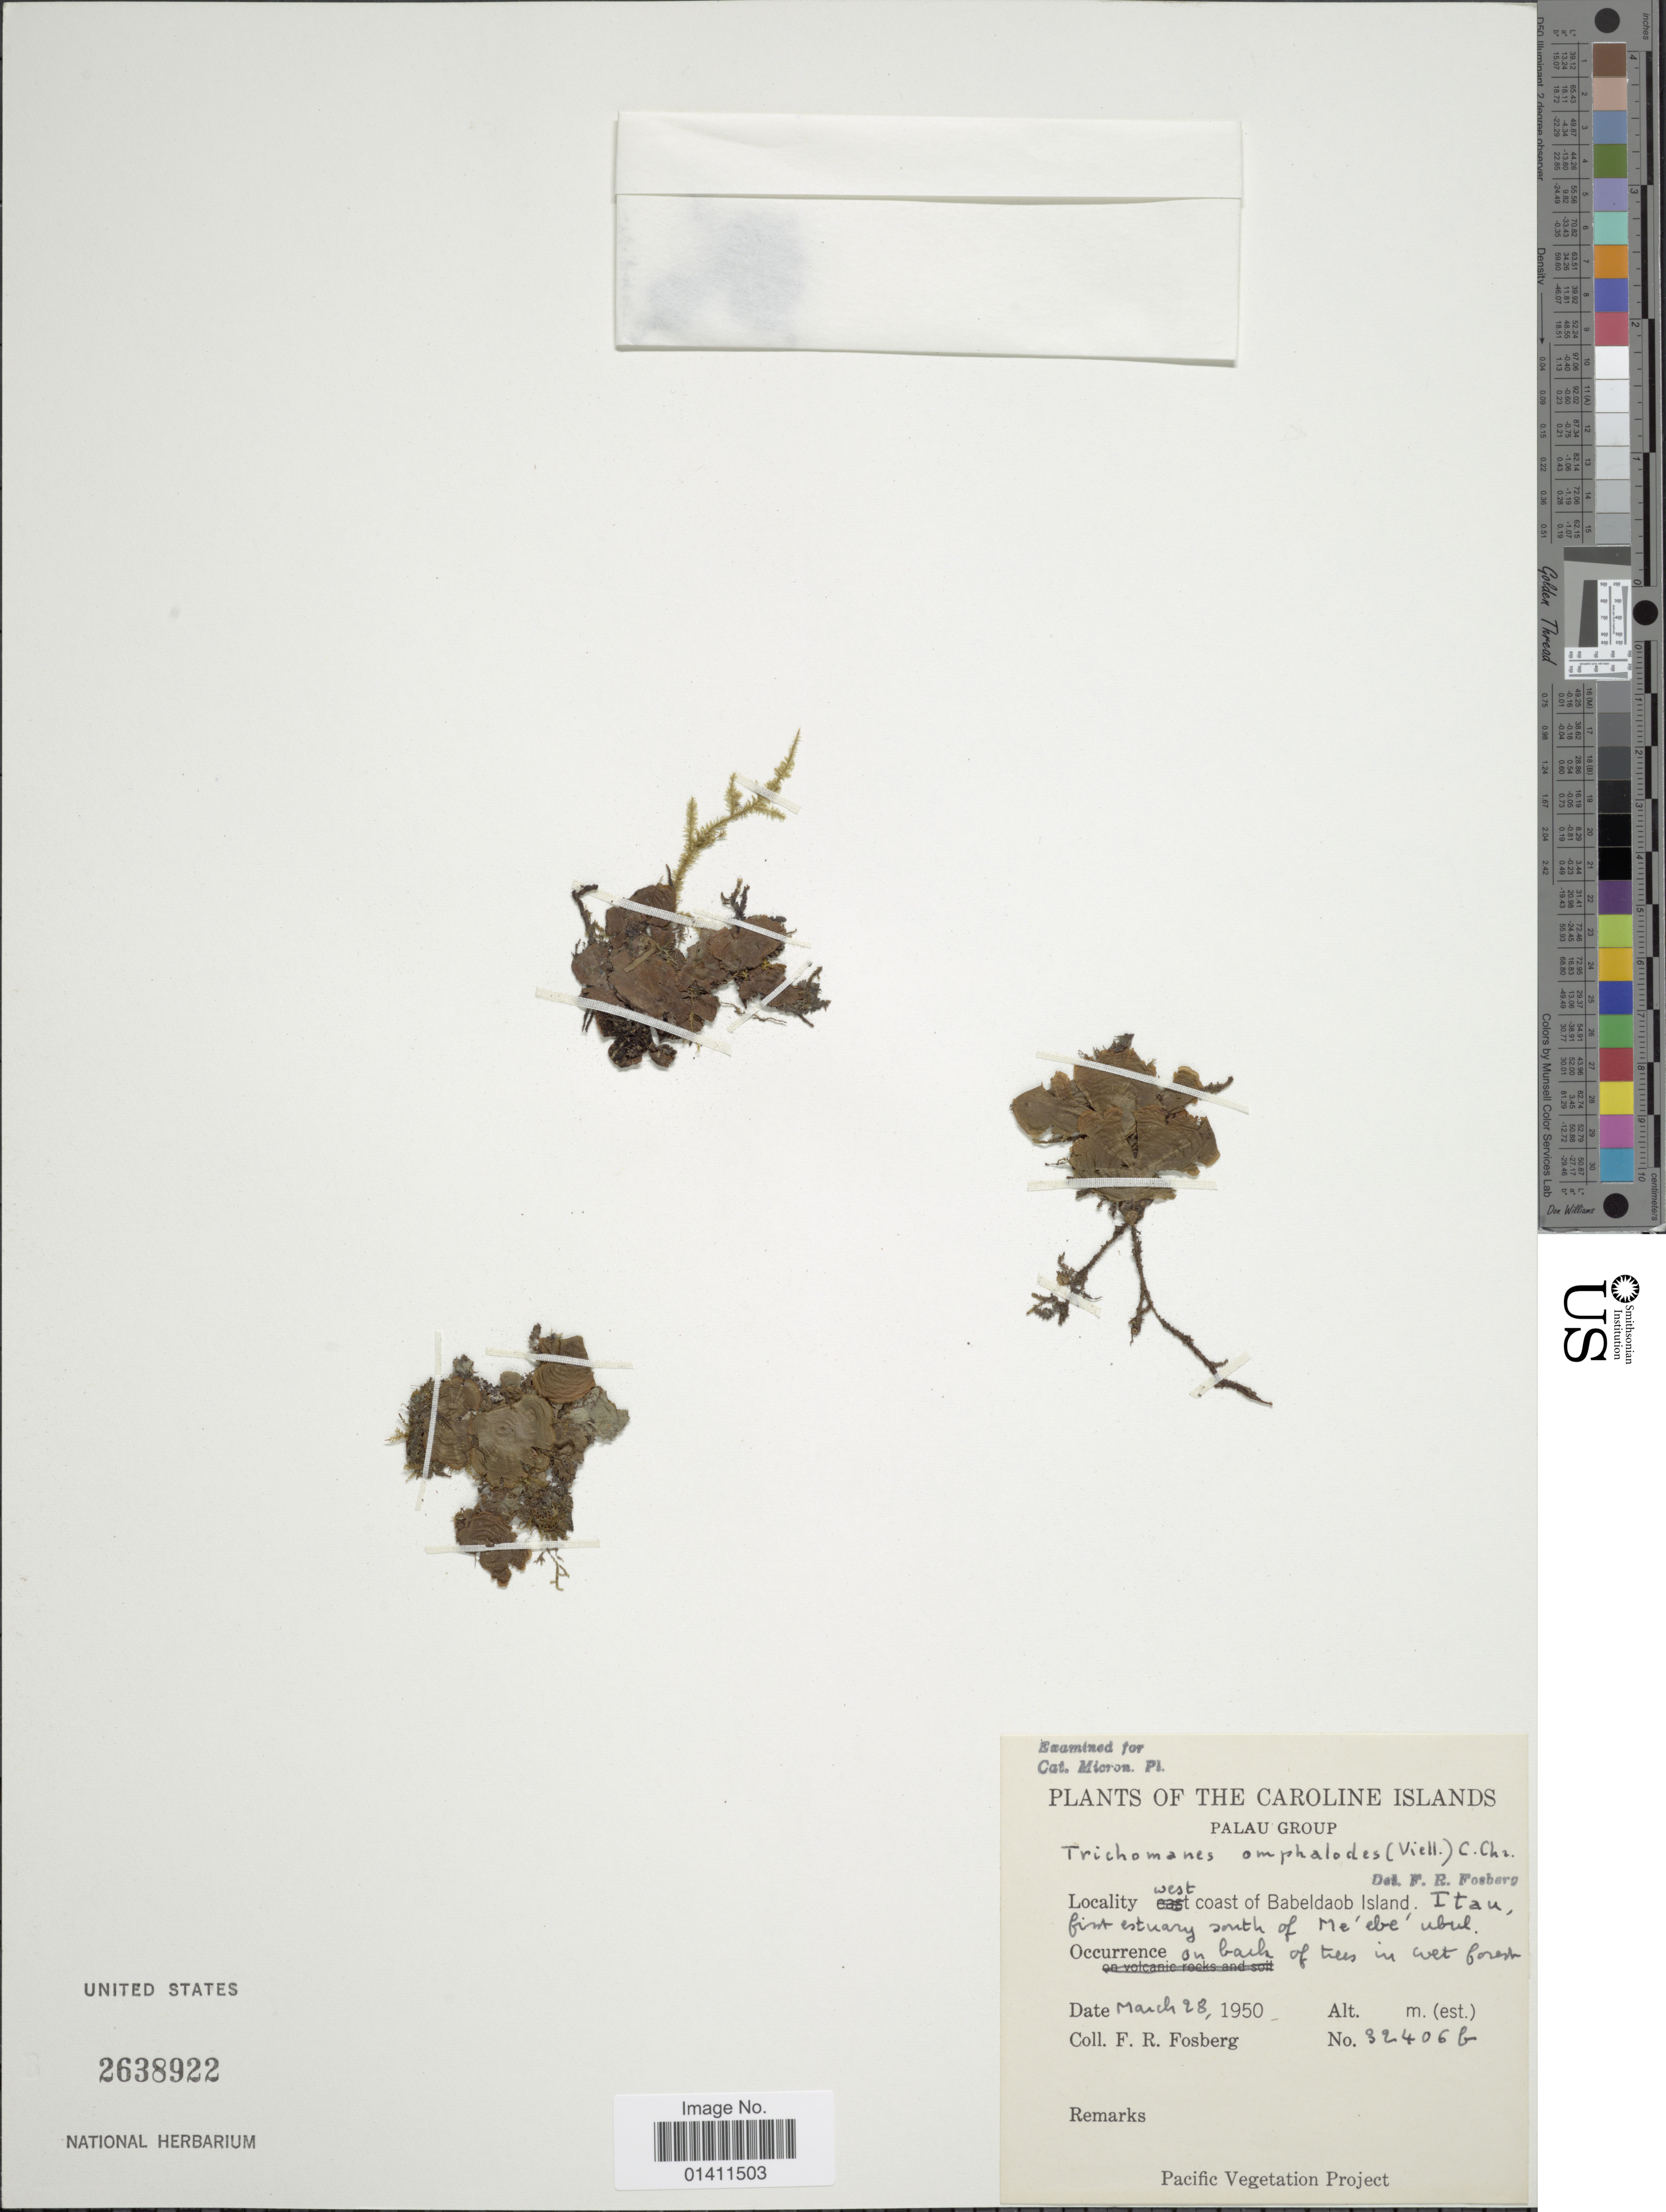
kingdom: Plantae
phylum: Tracheophyta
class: Polypodiopsida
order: Hymenophyllales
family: Hymenophyllaceae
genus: Didymoglossum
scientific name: Didymoglossum tahitense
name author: (Nadeaud) Ebihara & K. Iwats.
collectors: F. R. Fosberg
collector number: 32406b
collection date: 1950-03-28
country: Palau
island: Babeldaob [Babelthuap]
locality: Caroline Islands, Palau Group. West coast of Babeldaob Island. Itau, first estuary south of Me ebe ubul.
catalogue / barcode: US 2638922